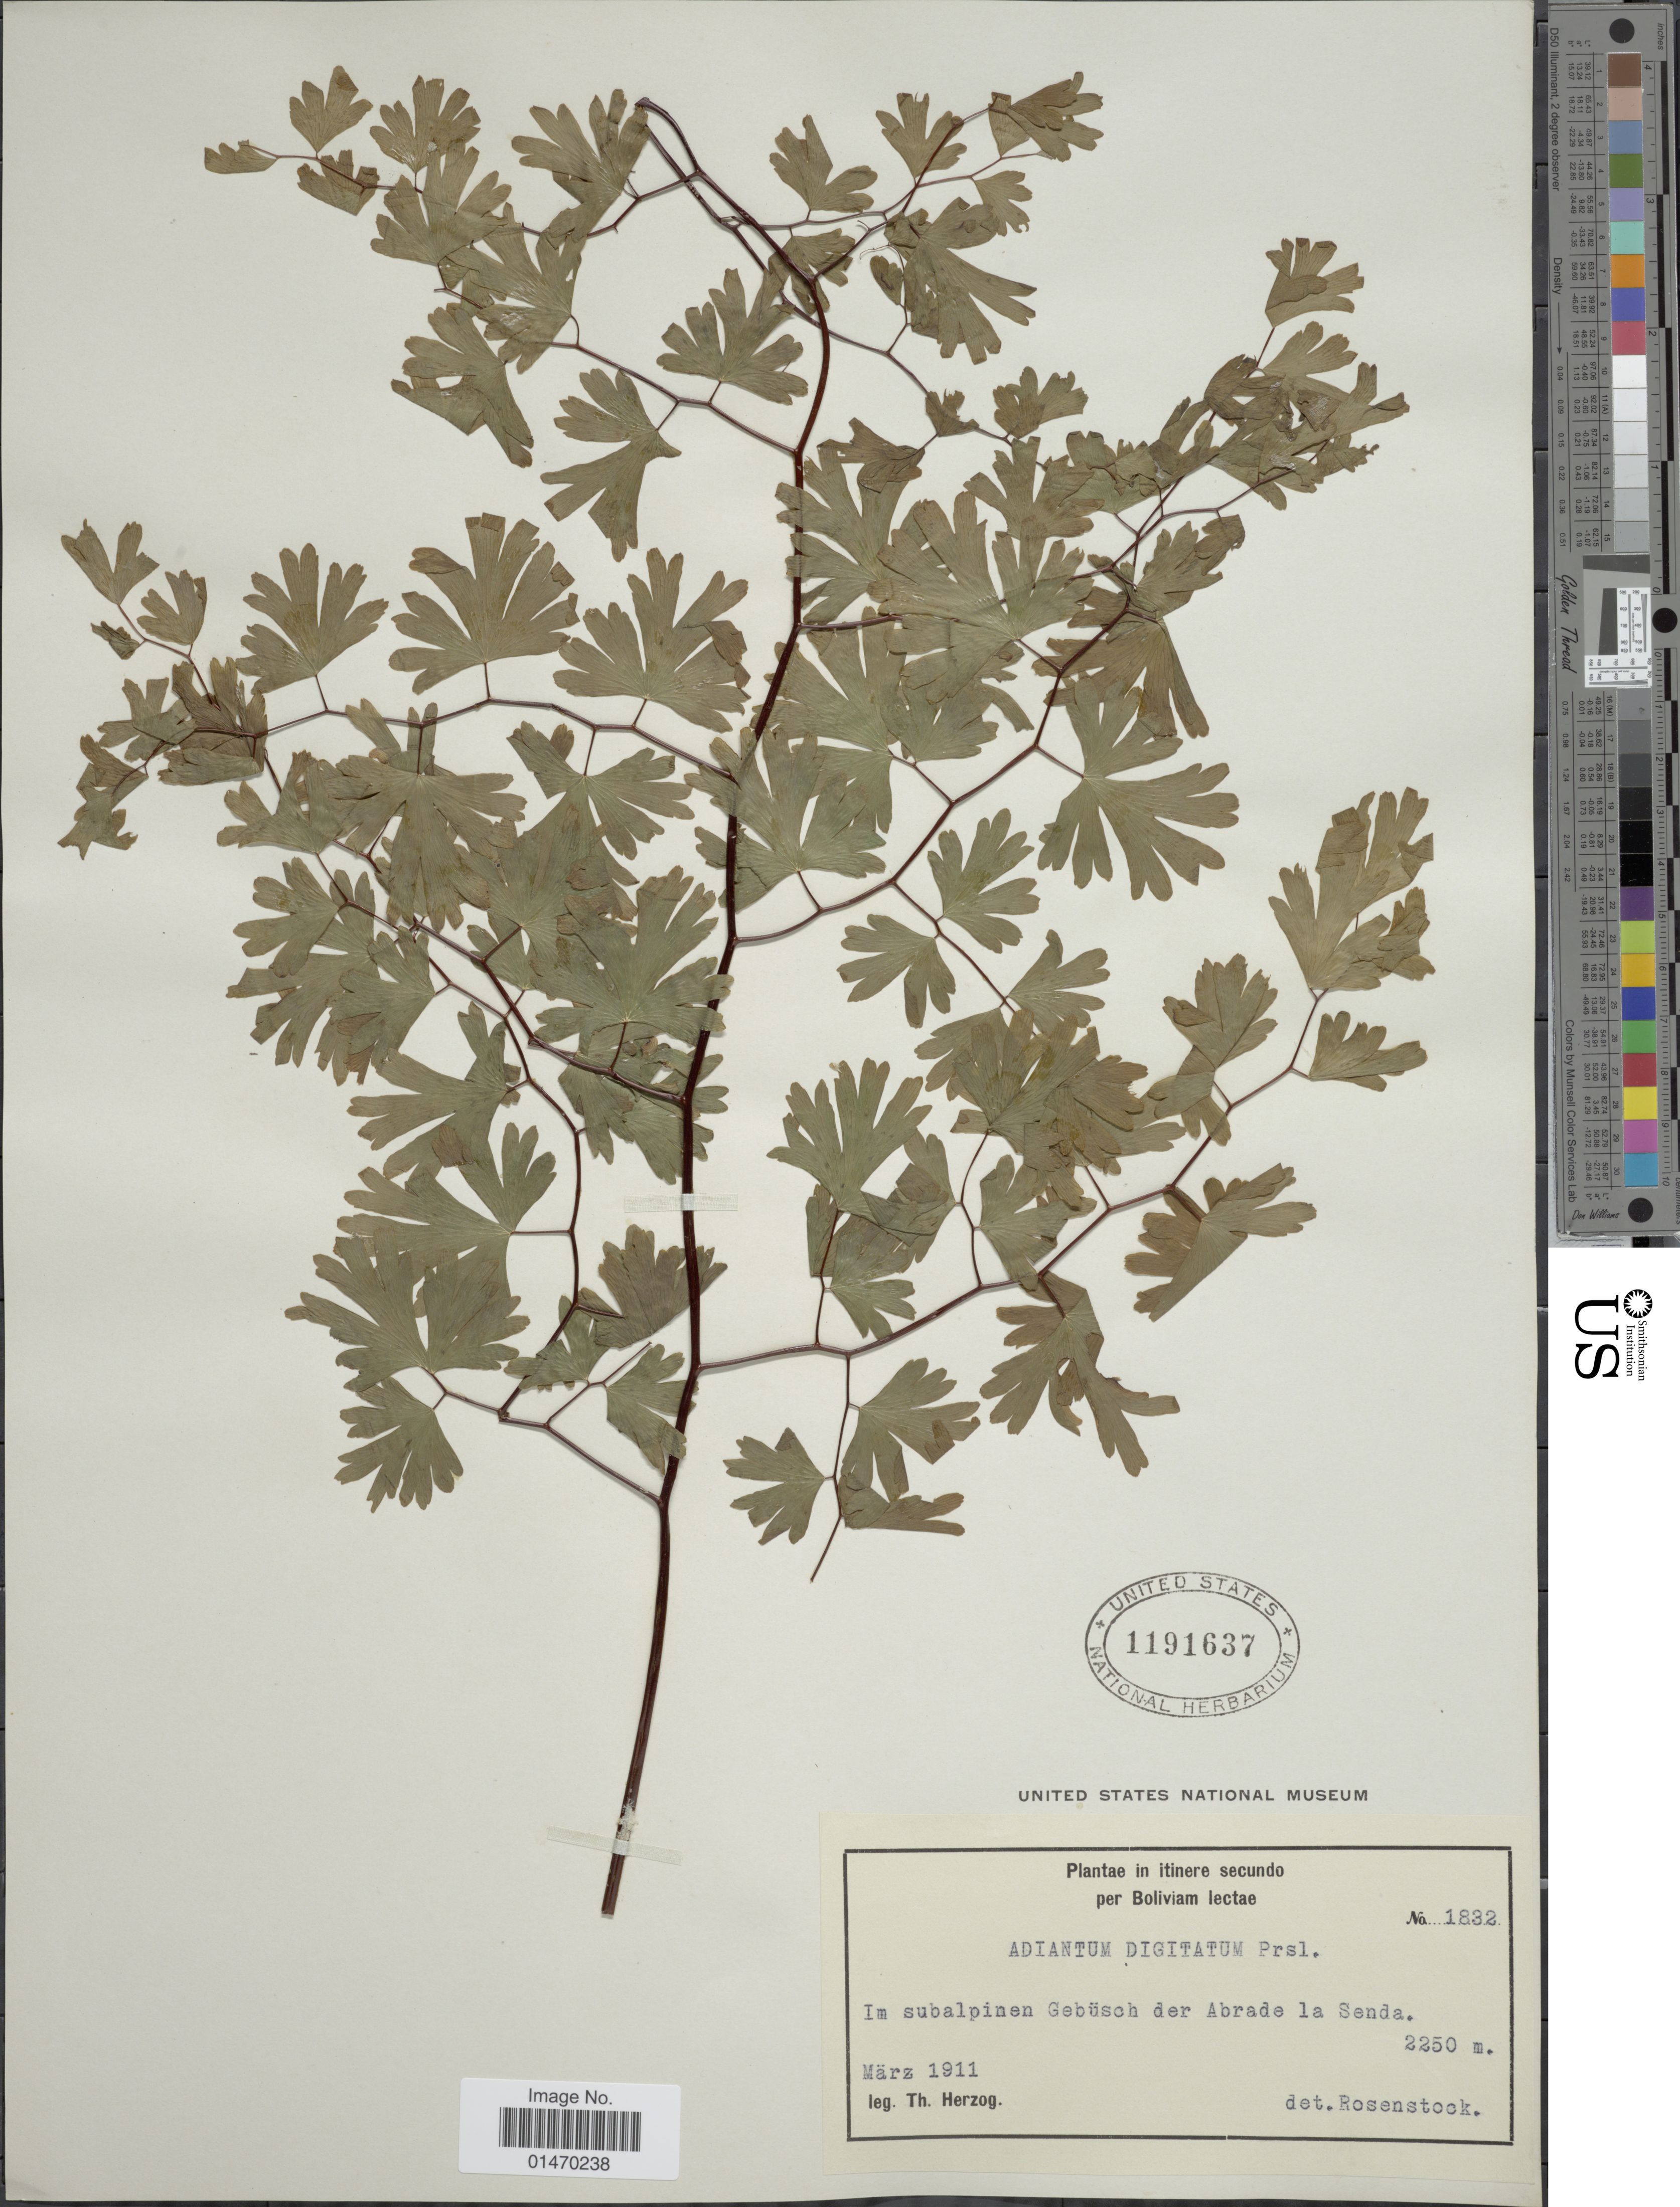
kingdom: Plantae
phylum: Tracheophyta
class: Polypodiopsida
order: Polypodiales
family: Pteridaceae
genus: Adiantum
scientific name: Adiantum digitatum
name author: Hook.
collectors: T. K. J. Herzog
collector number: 1832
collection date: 1911-03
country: Bolivia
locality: Im subalpinen Gebüsch der Abrade la Senda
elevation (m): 2250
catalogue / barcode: US 1191637